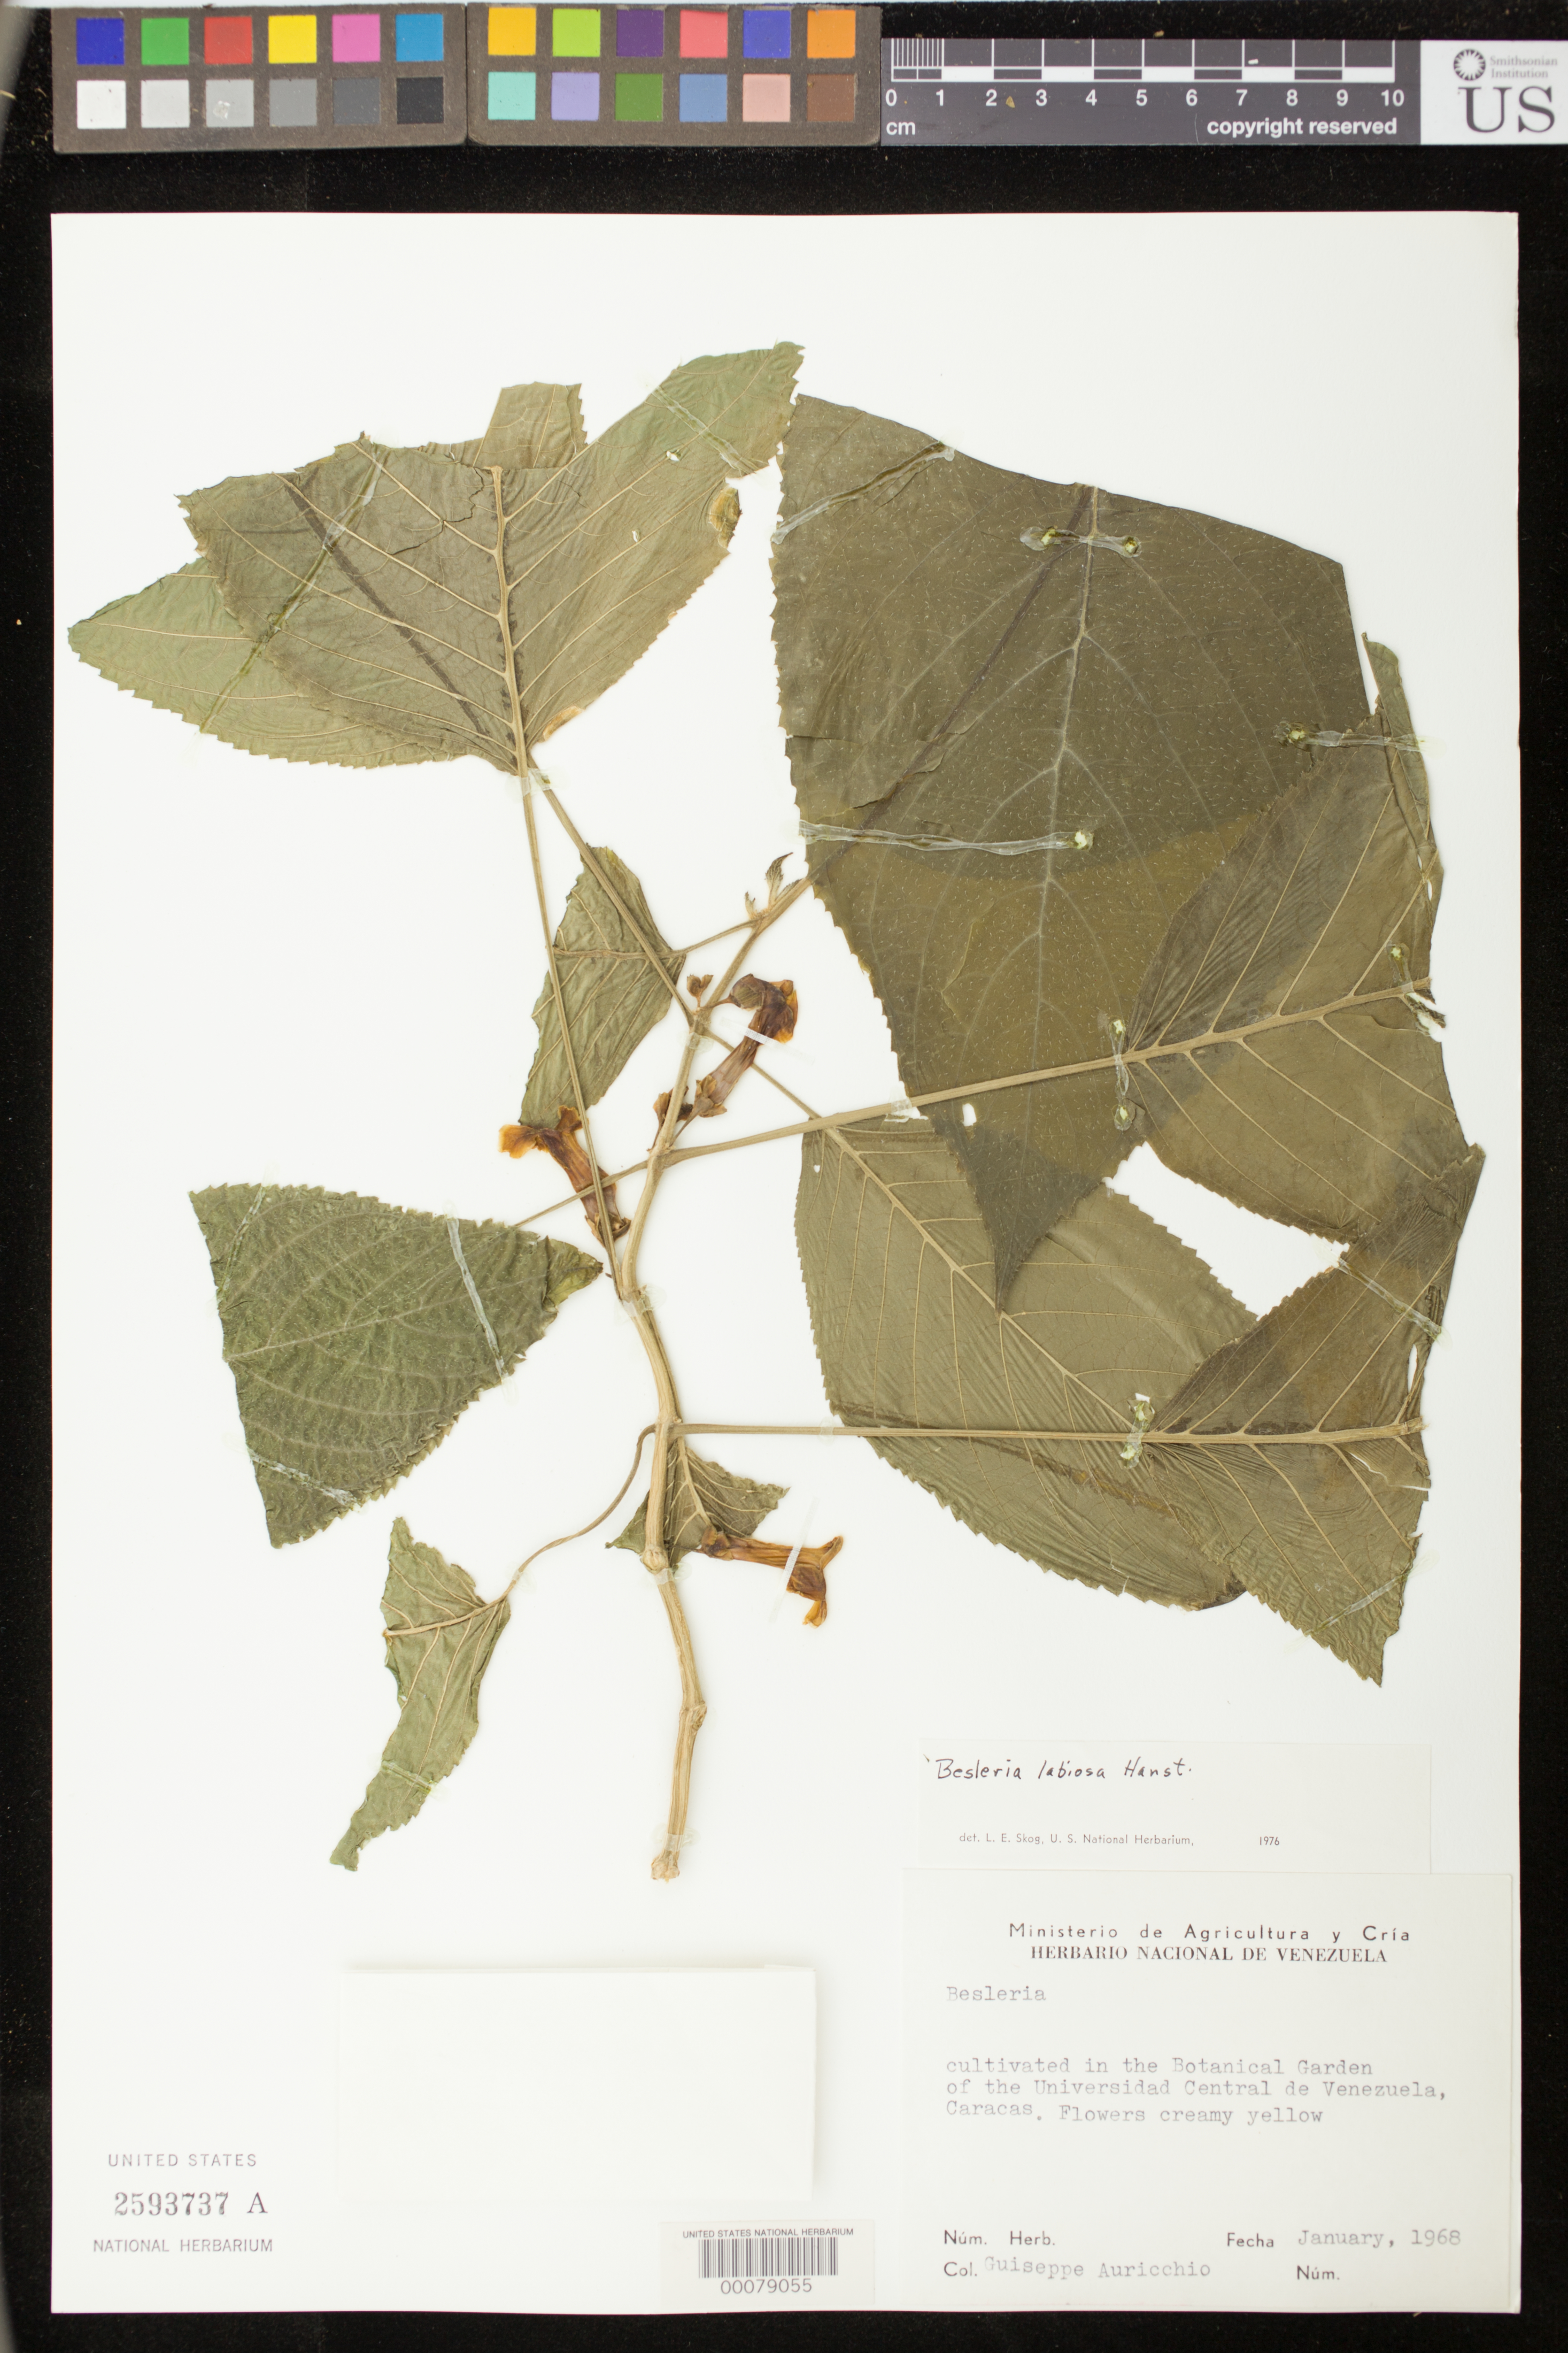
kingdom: Plantae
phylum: Tracheophyta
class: Magnoliopsida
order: Lamiales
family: Gesneriaceae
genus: Besleria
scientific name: Besleria labiosa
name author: Hanst.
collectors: G. Auricchio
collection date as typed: Jan 1968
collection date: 1968-01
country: Venezuela (?)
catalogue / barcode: US 2593737A